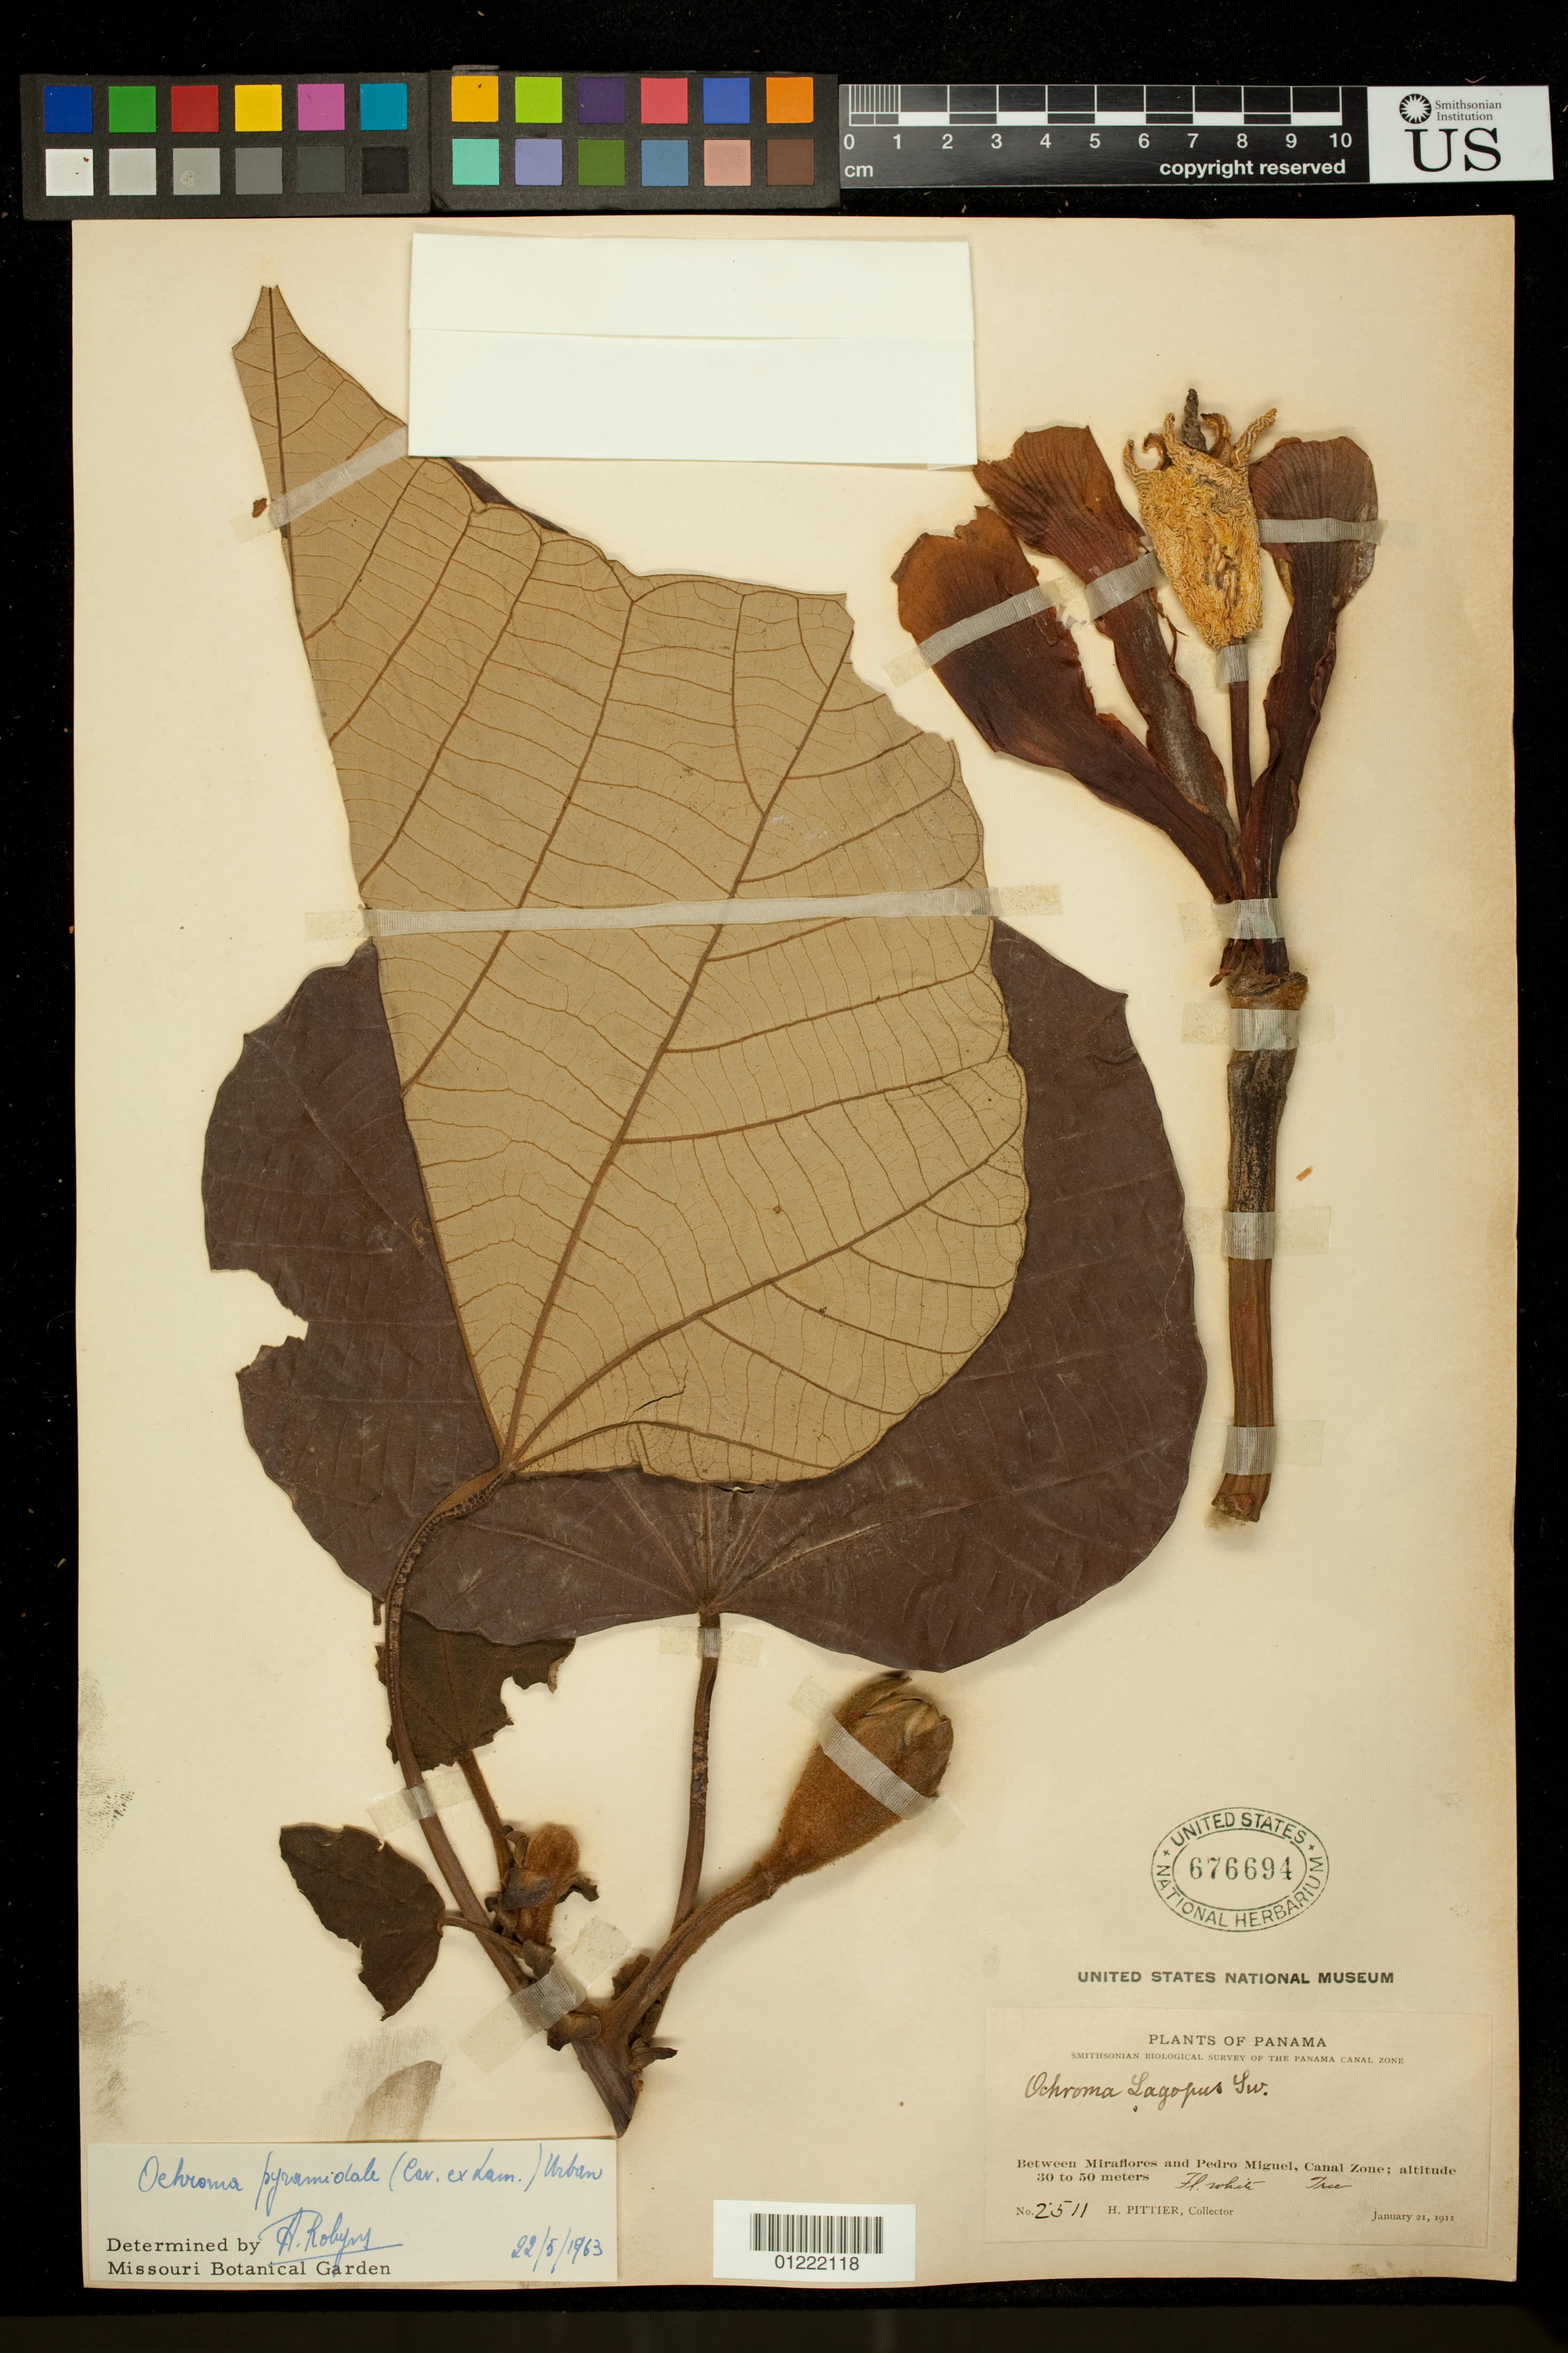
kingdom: Plantae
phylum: Tracheophyta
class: Magnoliopsida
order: Malvales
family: Malvaceae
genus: Ochroma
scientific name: Ochroma pyramidale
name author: (Cav. ex Lam.) Urb.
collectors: H. F. Pittier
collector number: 2511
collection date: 1911-01-21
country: Panama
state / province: Panamá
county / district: Canal Zone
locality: Between Miraflores and Pedro Miguel, Canal Zone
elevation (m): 30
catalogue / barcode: US 646694